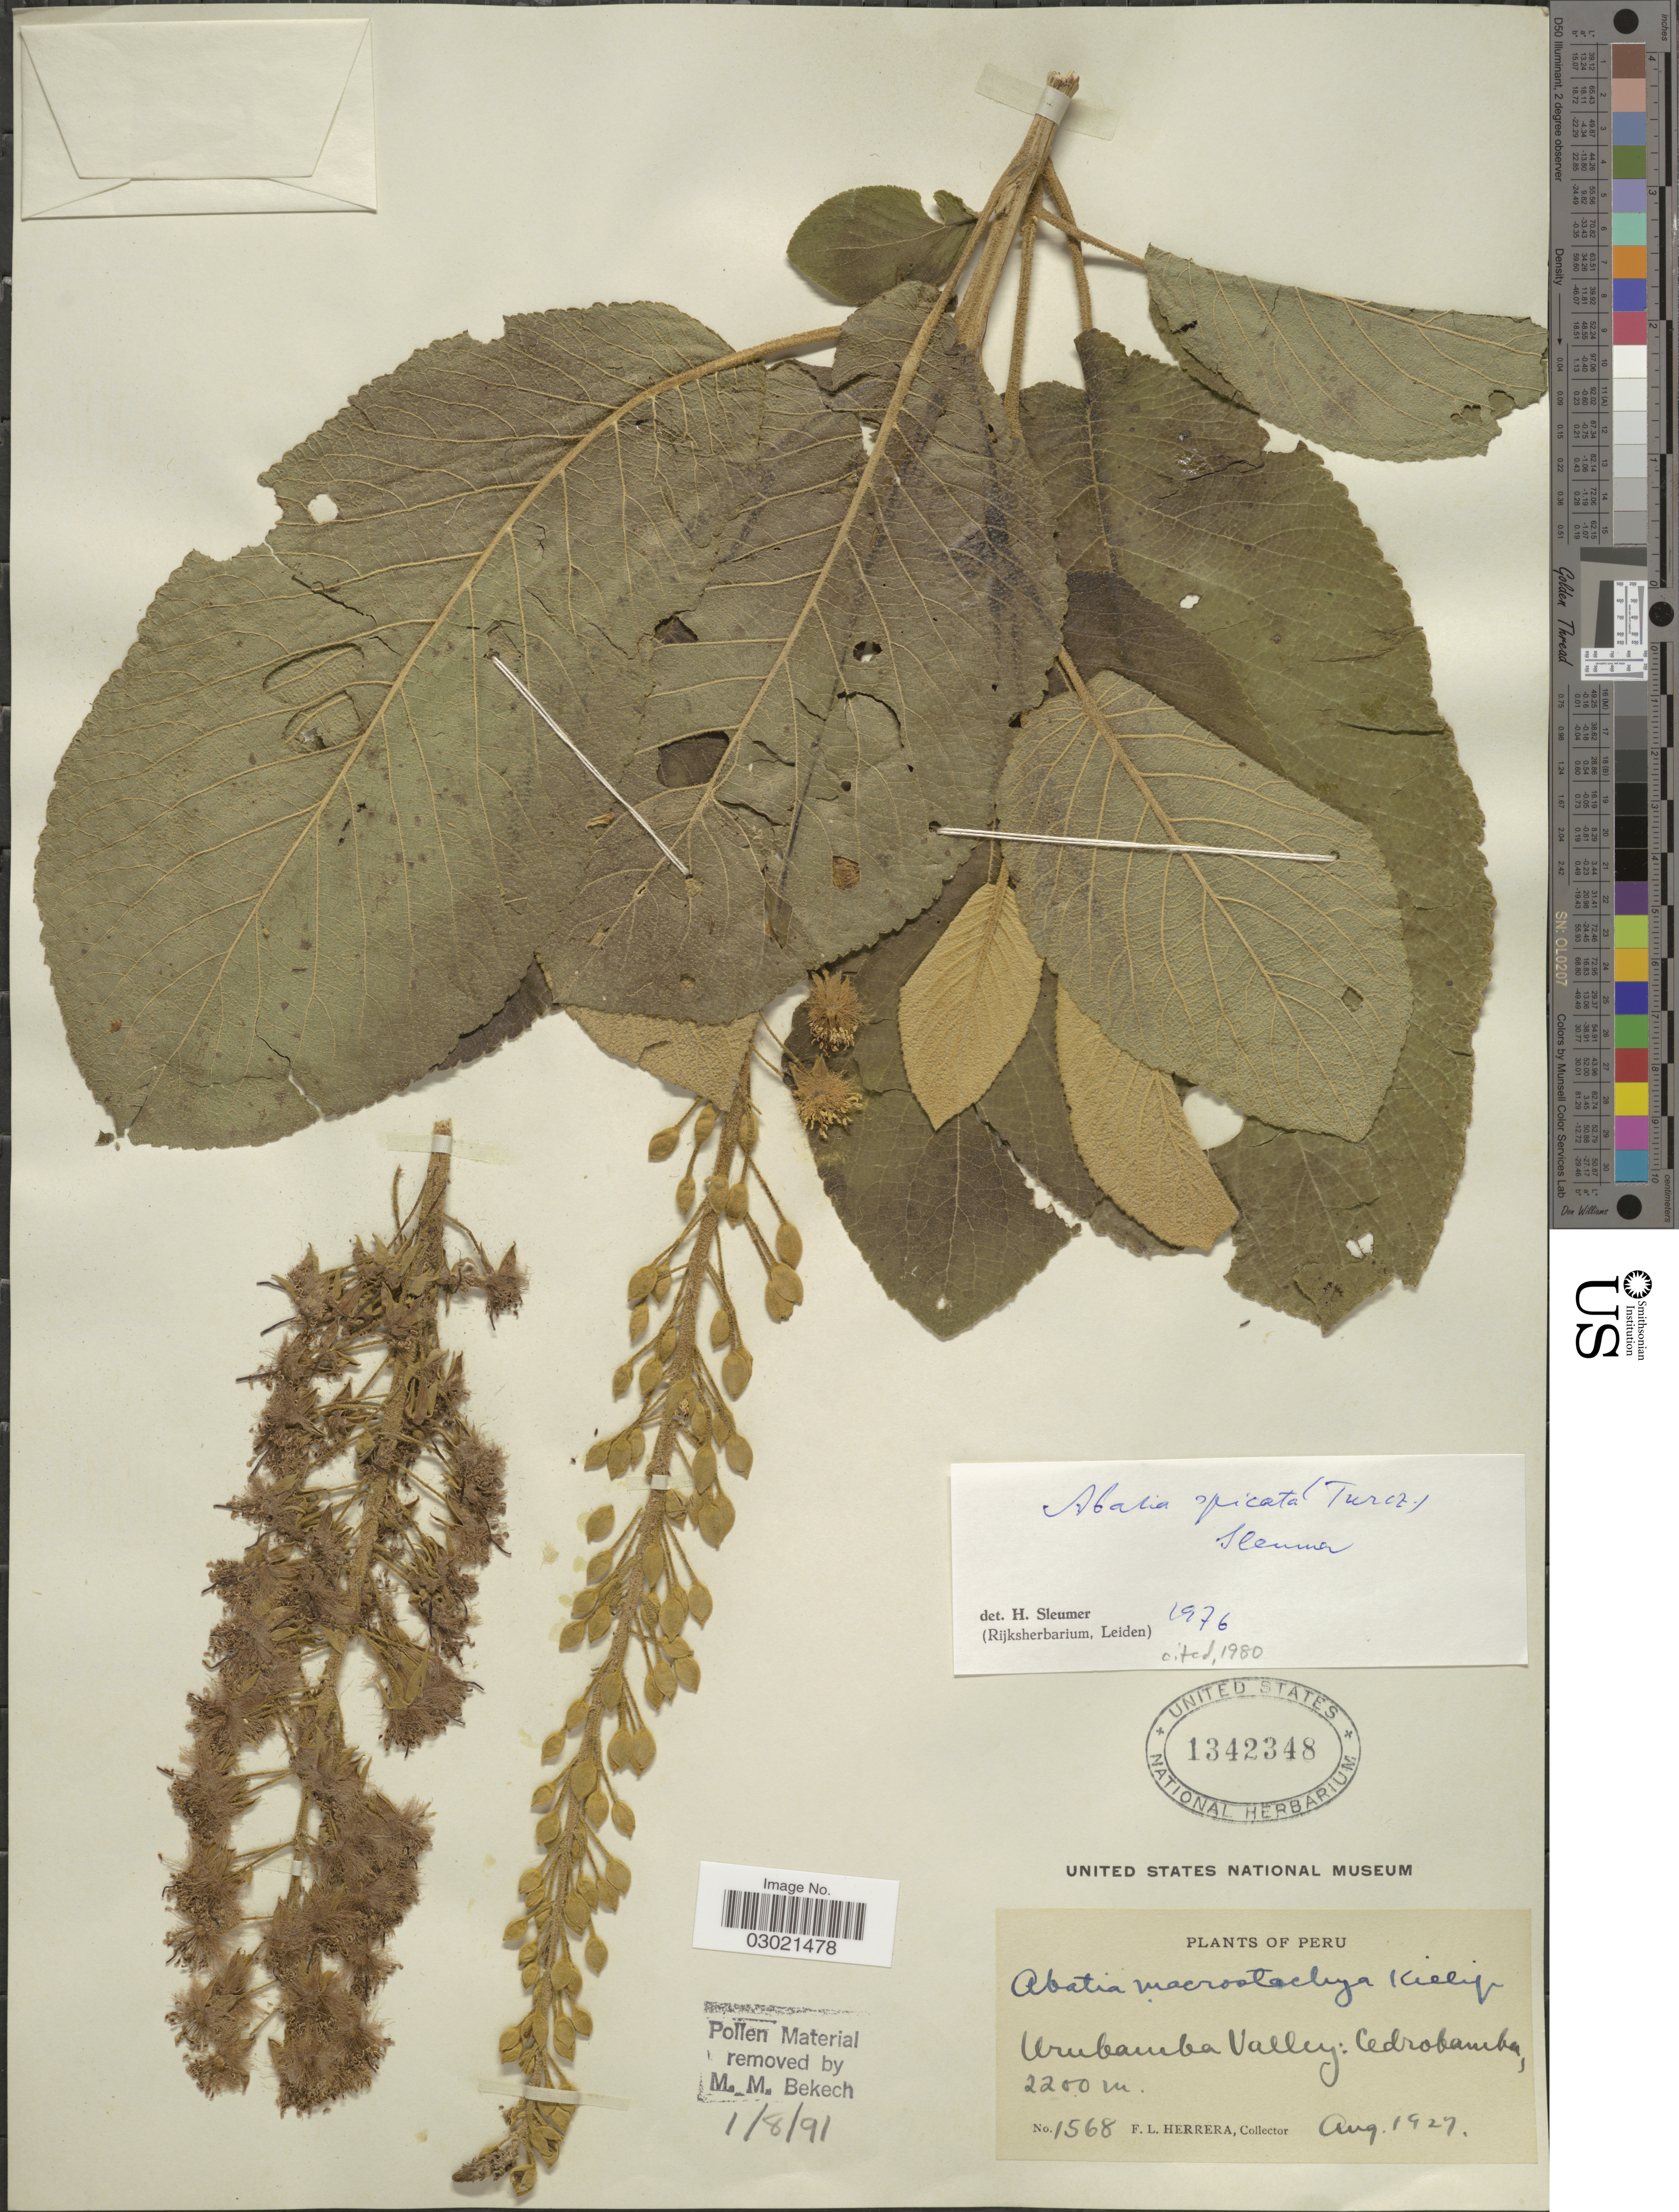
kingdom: Plantae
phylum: Tracheophyta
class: Magnoliopsida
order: Malpighiales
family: Salicaceae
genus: Abatia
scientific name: Abatia spicata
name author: (Turcz.) Sleumer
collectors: F. L. Herrera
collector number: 1568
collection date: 1927-08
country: Peru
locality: Urubamba Valley: Cedrobamba.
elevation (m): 2200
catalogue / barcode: US 1342348